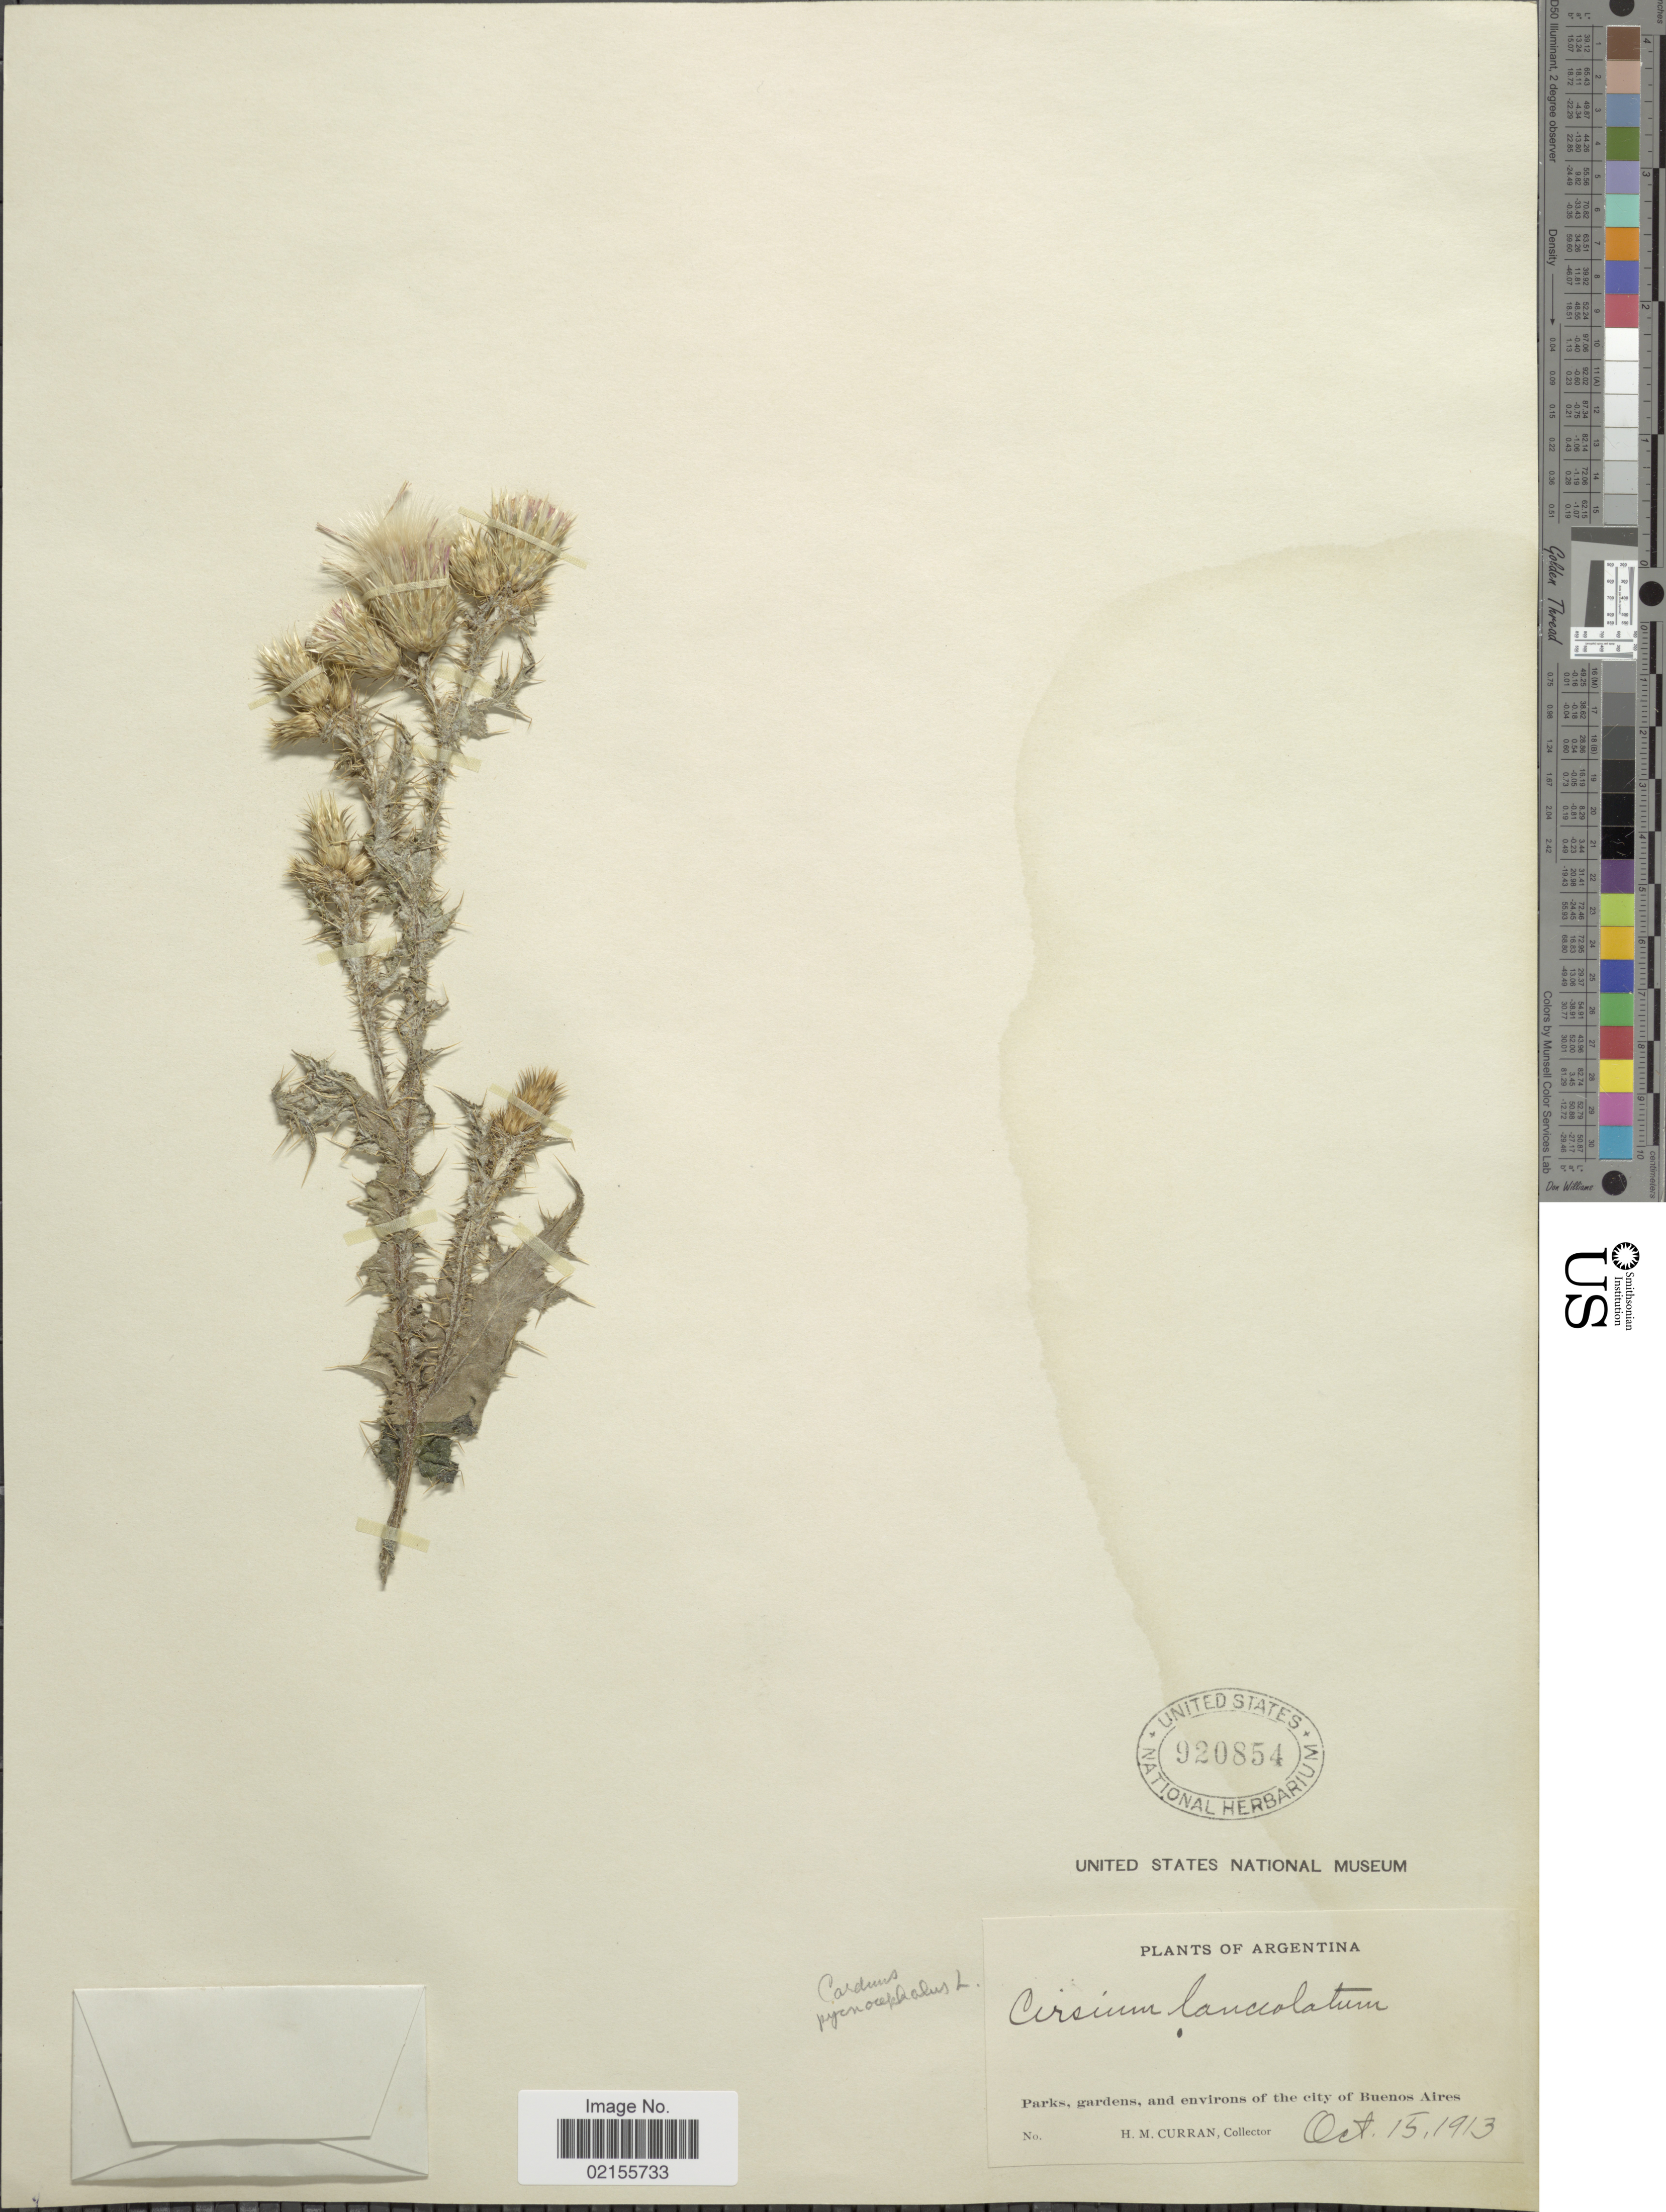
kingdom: Plantae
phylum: Tracheophyta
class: Magnoliopsida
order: Asterales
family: Asteraceae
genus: Carduus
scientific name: Carduus pycnocephalus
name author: L.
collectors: H. M. Curran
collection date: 1913-10-15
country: Argentina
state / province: Buenos Aires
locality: Parks, gardens, and environs of the City of Buenos Aires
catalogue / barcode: US 920854